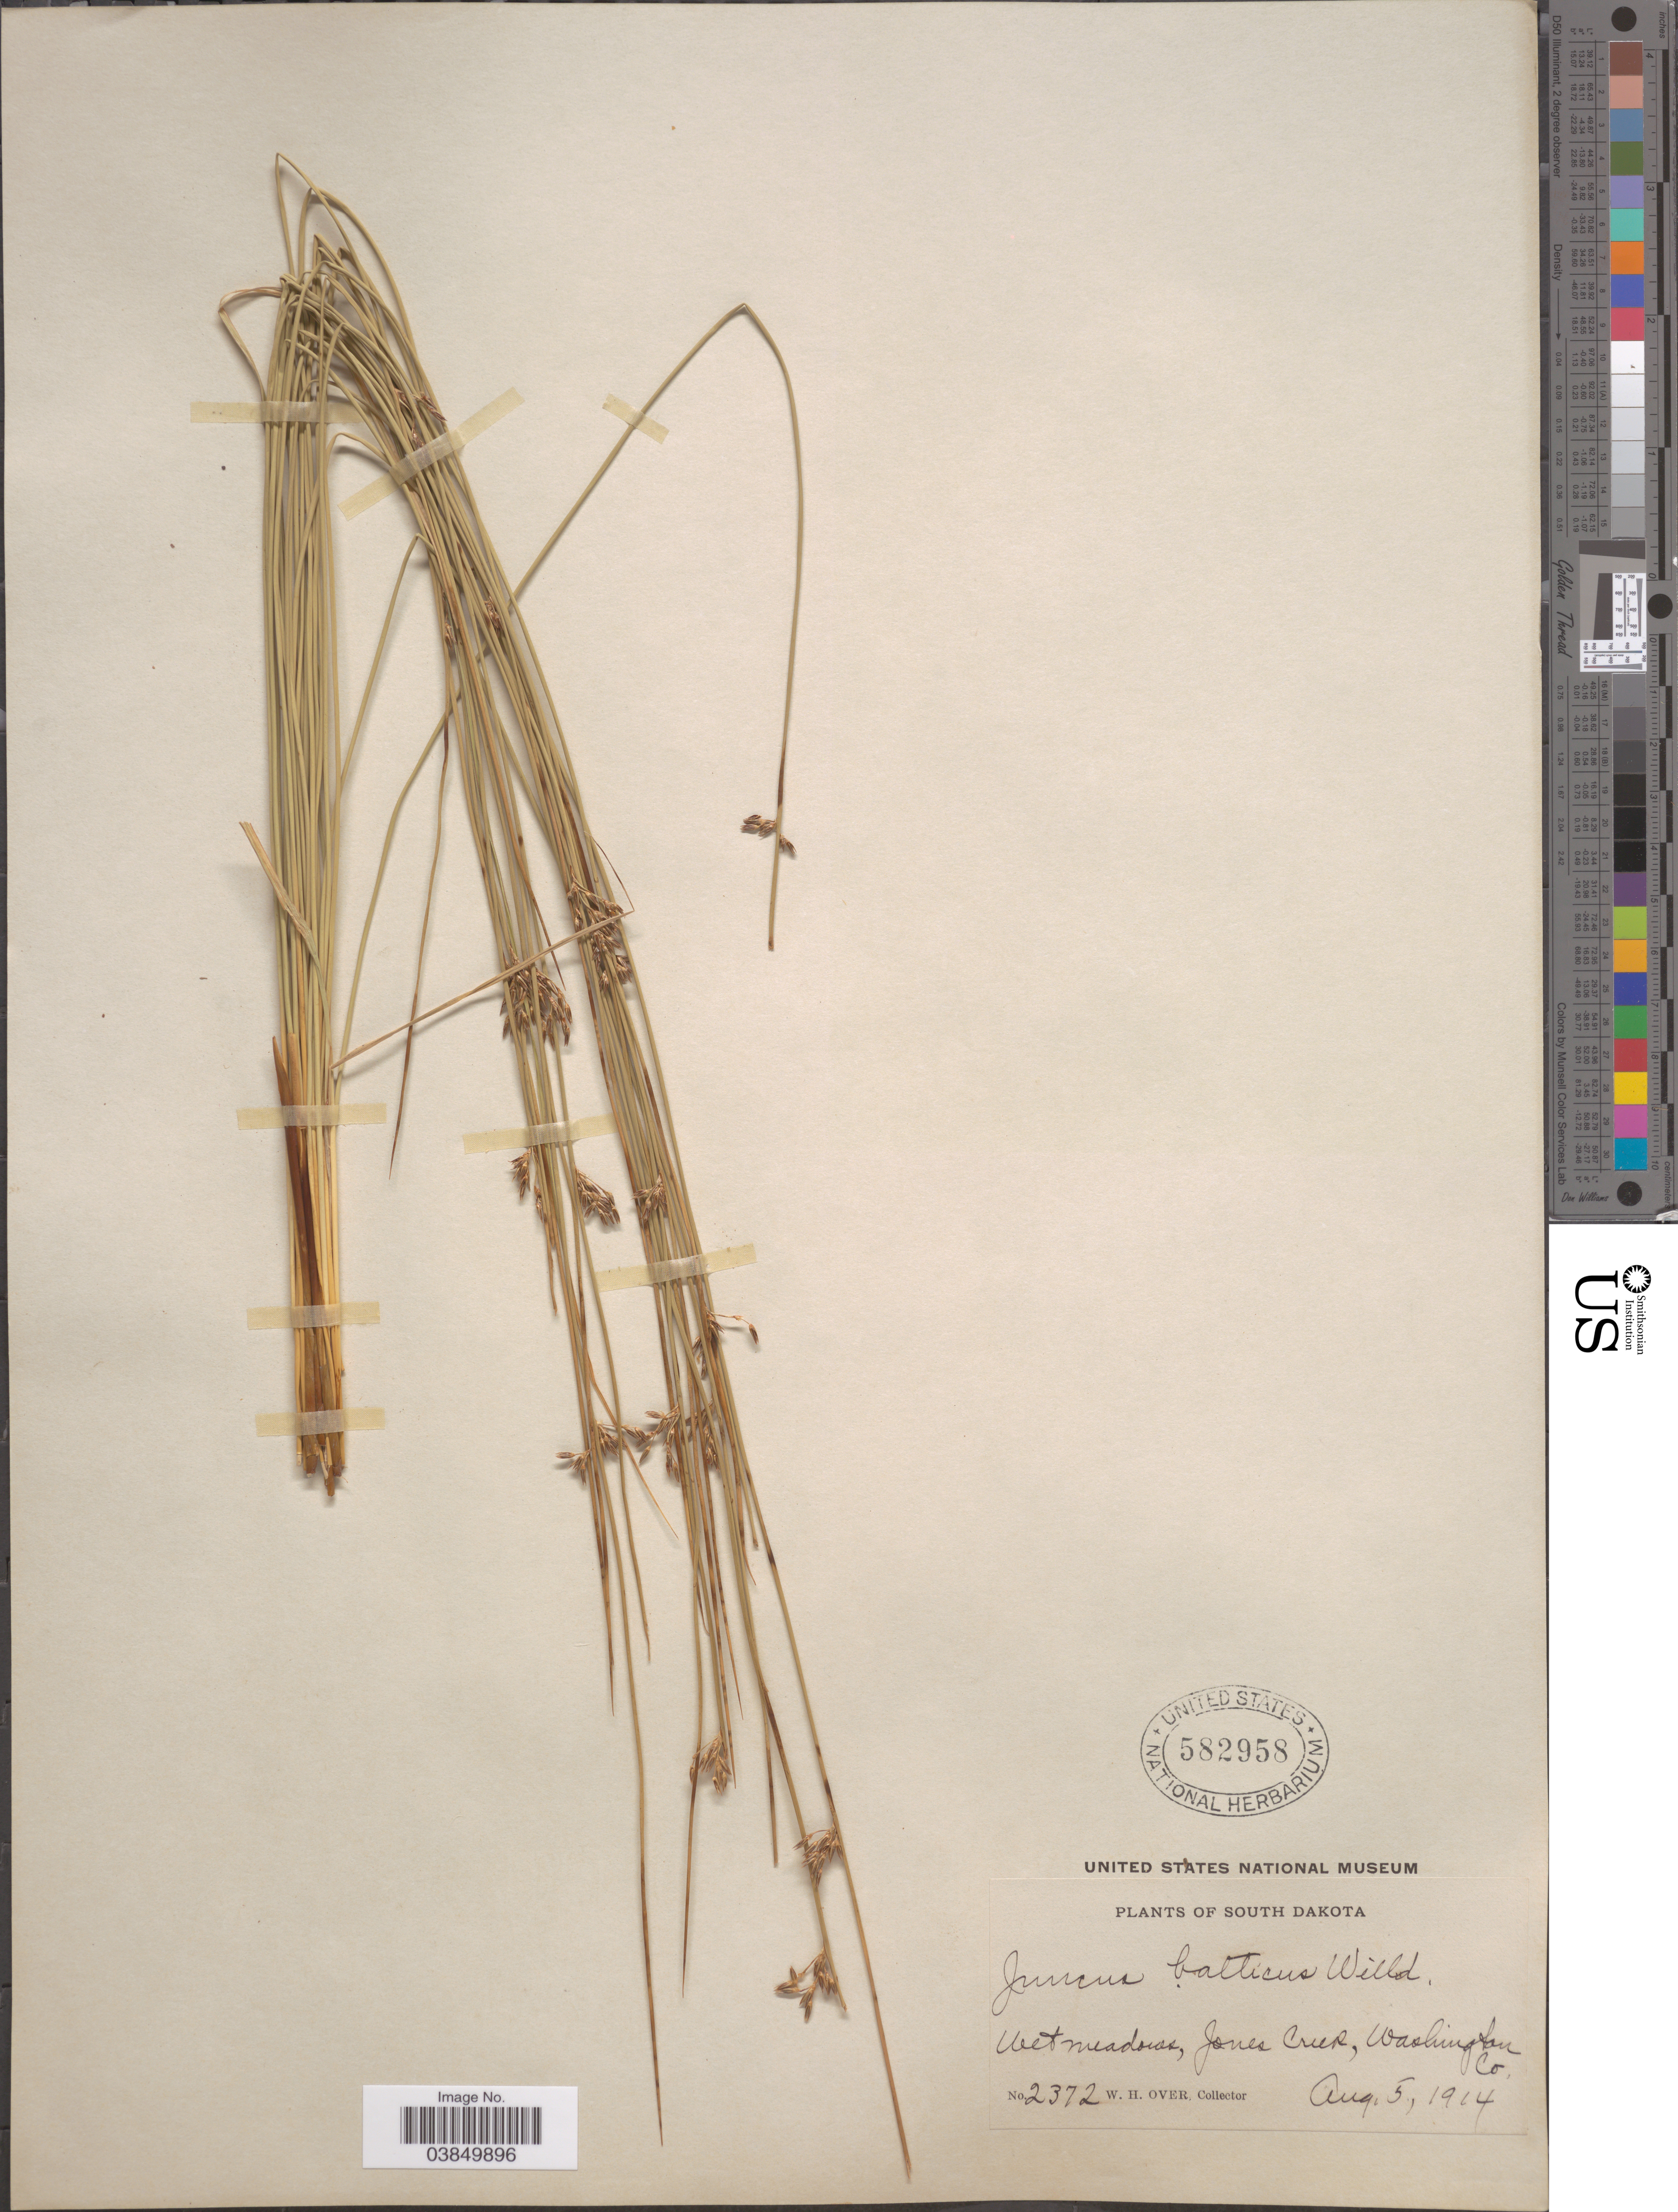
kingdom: Plantae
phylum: Tracheophyta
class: Liliopsida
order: Poales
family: Juncaceae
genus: Juncus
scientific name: Juncus balticus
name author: Willd.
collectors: W. Over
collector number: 2372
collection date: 1914-08-05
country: United States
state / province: South Dakota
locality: Wet meadows, Jones Creek, Washington Co.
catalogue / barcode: US 582958